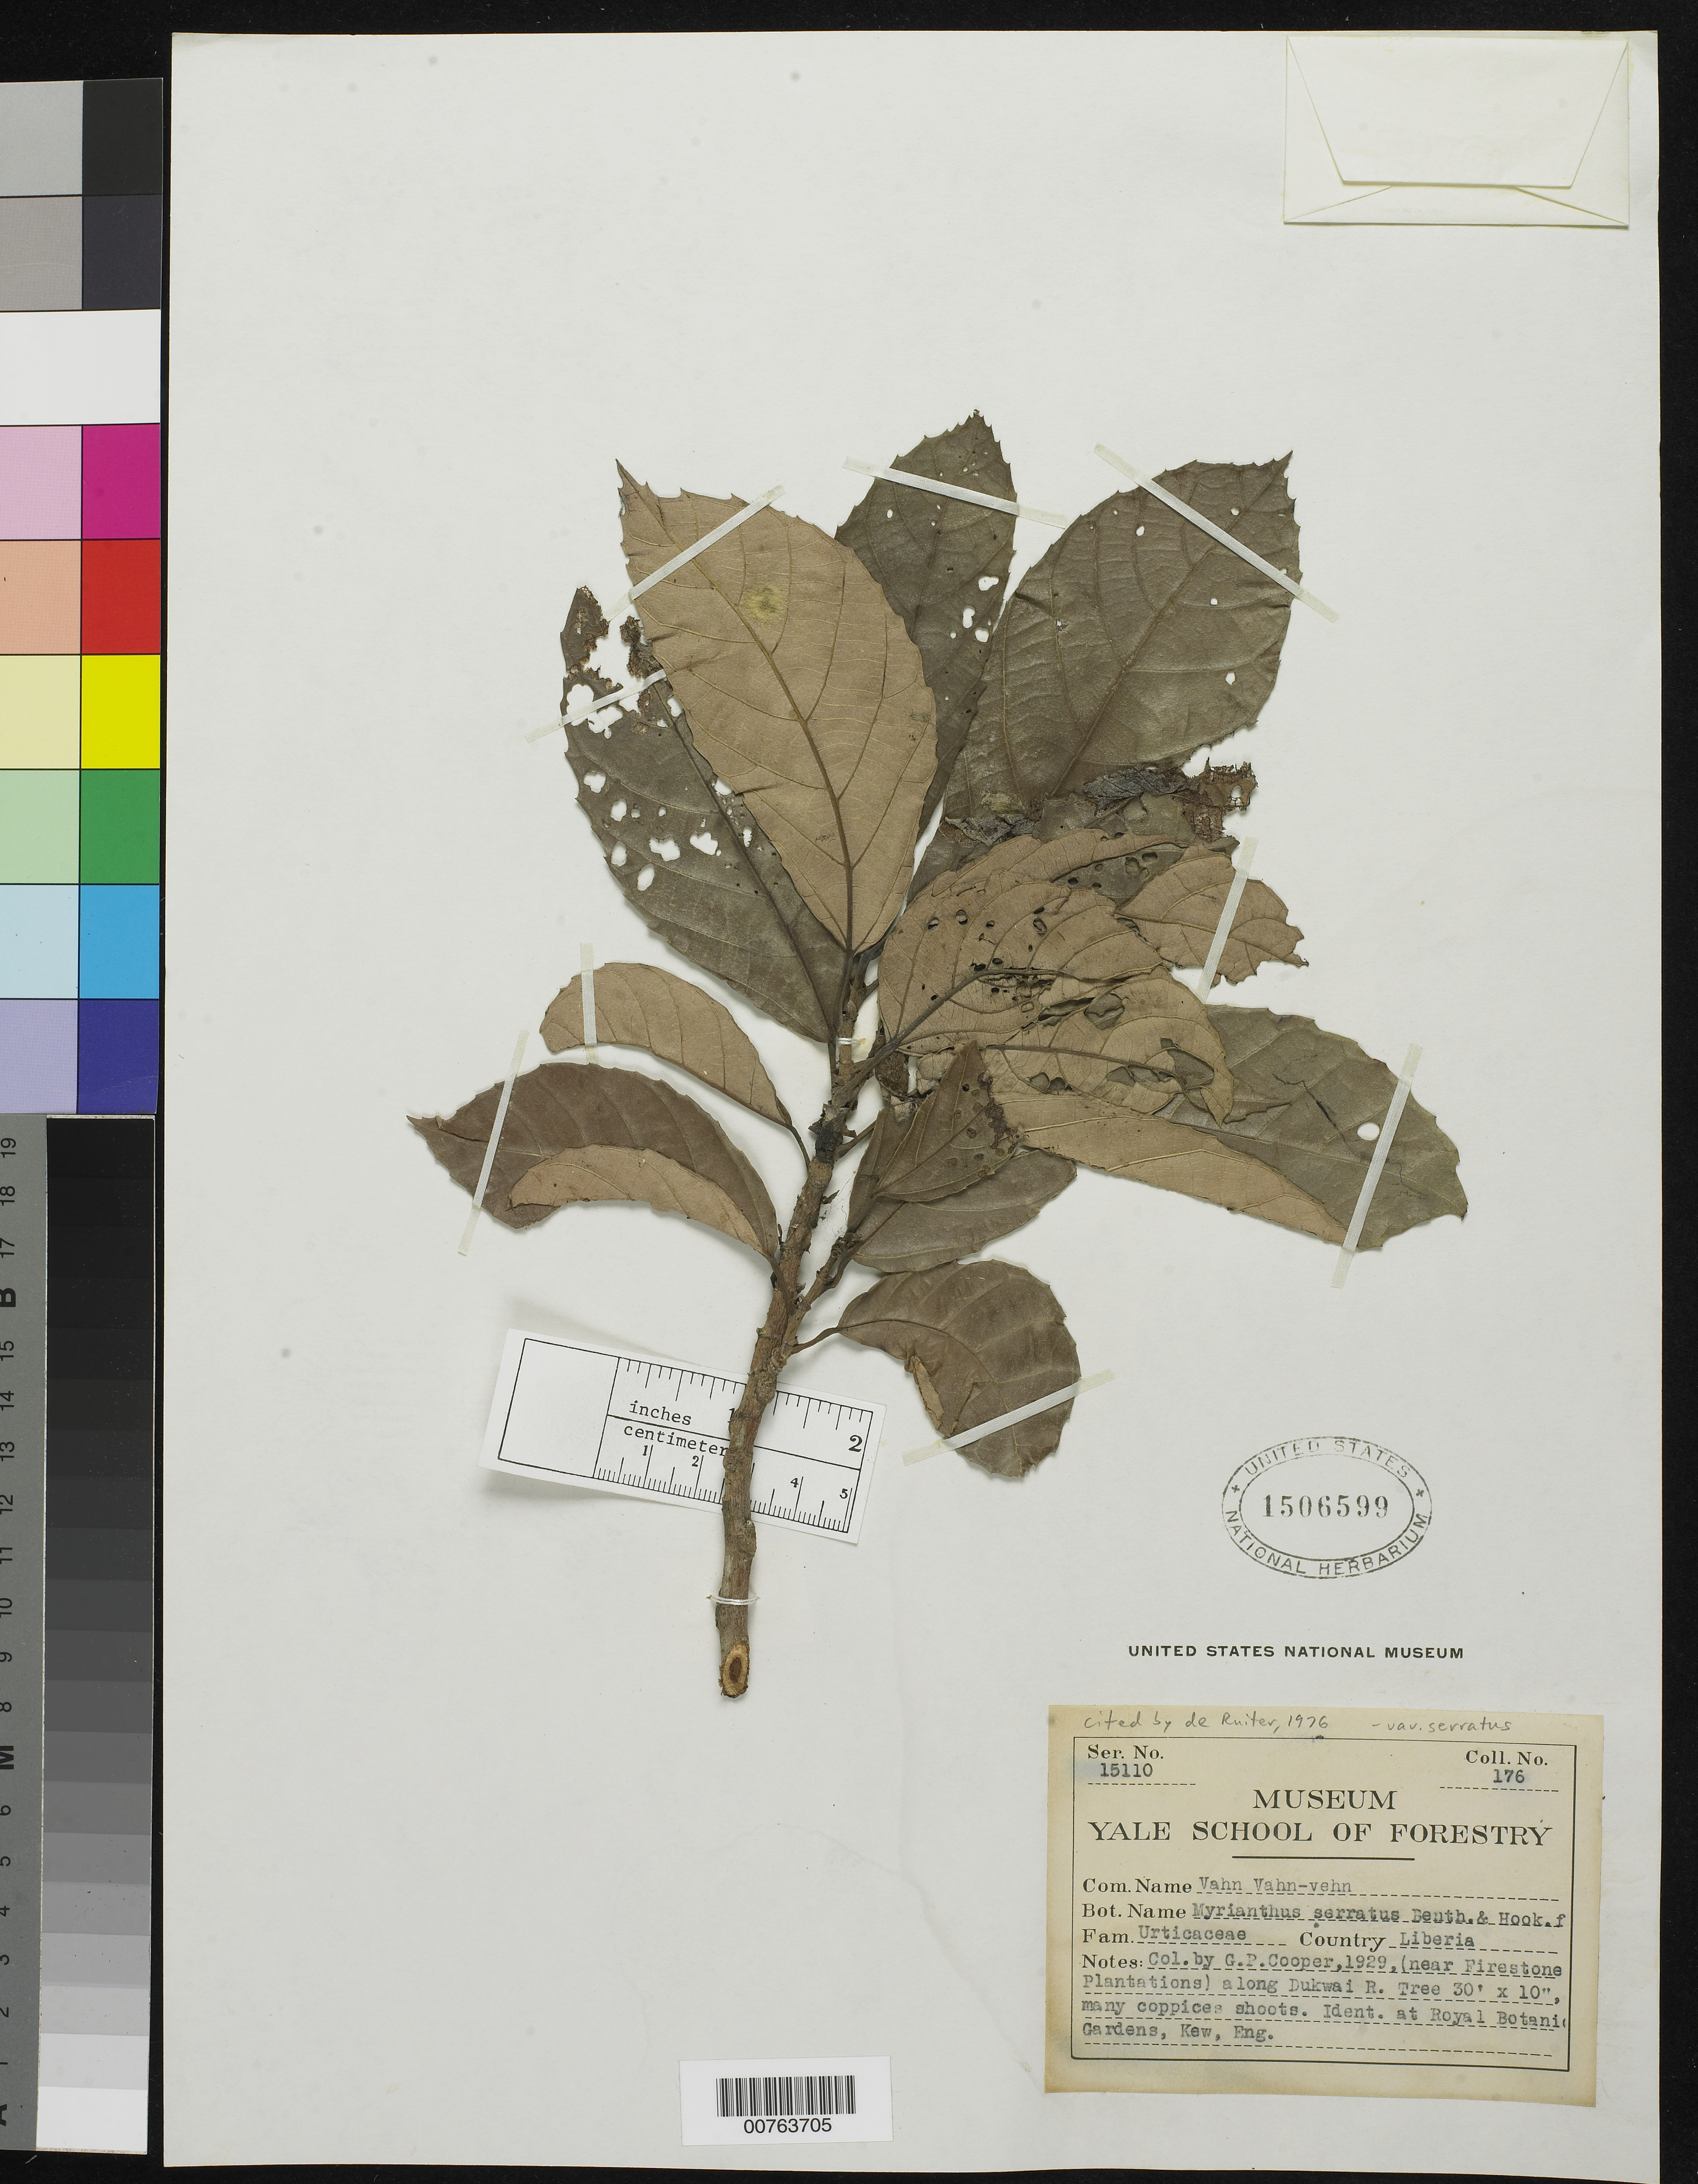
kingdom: Plantae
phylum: Tracheophyta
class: Magnoliopsida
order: Rosales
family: Urticaceae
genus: Myrianthus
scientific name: Myrianthus serratus var. serratus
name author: (Trécul) Benth. & Hook. f.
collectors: G. Cooper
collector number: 176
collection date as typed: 1929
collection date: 1929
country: Liberia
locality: (near Firestone Plantations) along Dukwai River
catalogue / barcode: US 1506599